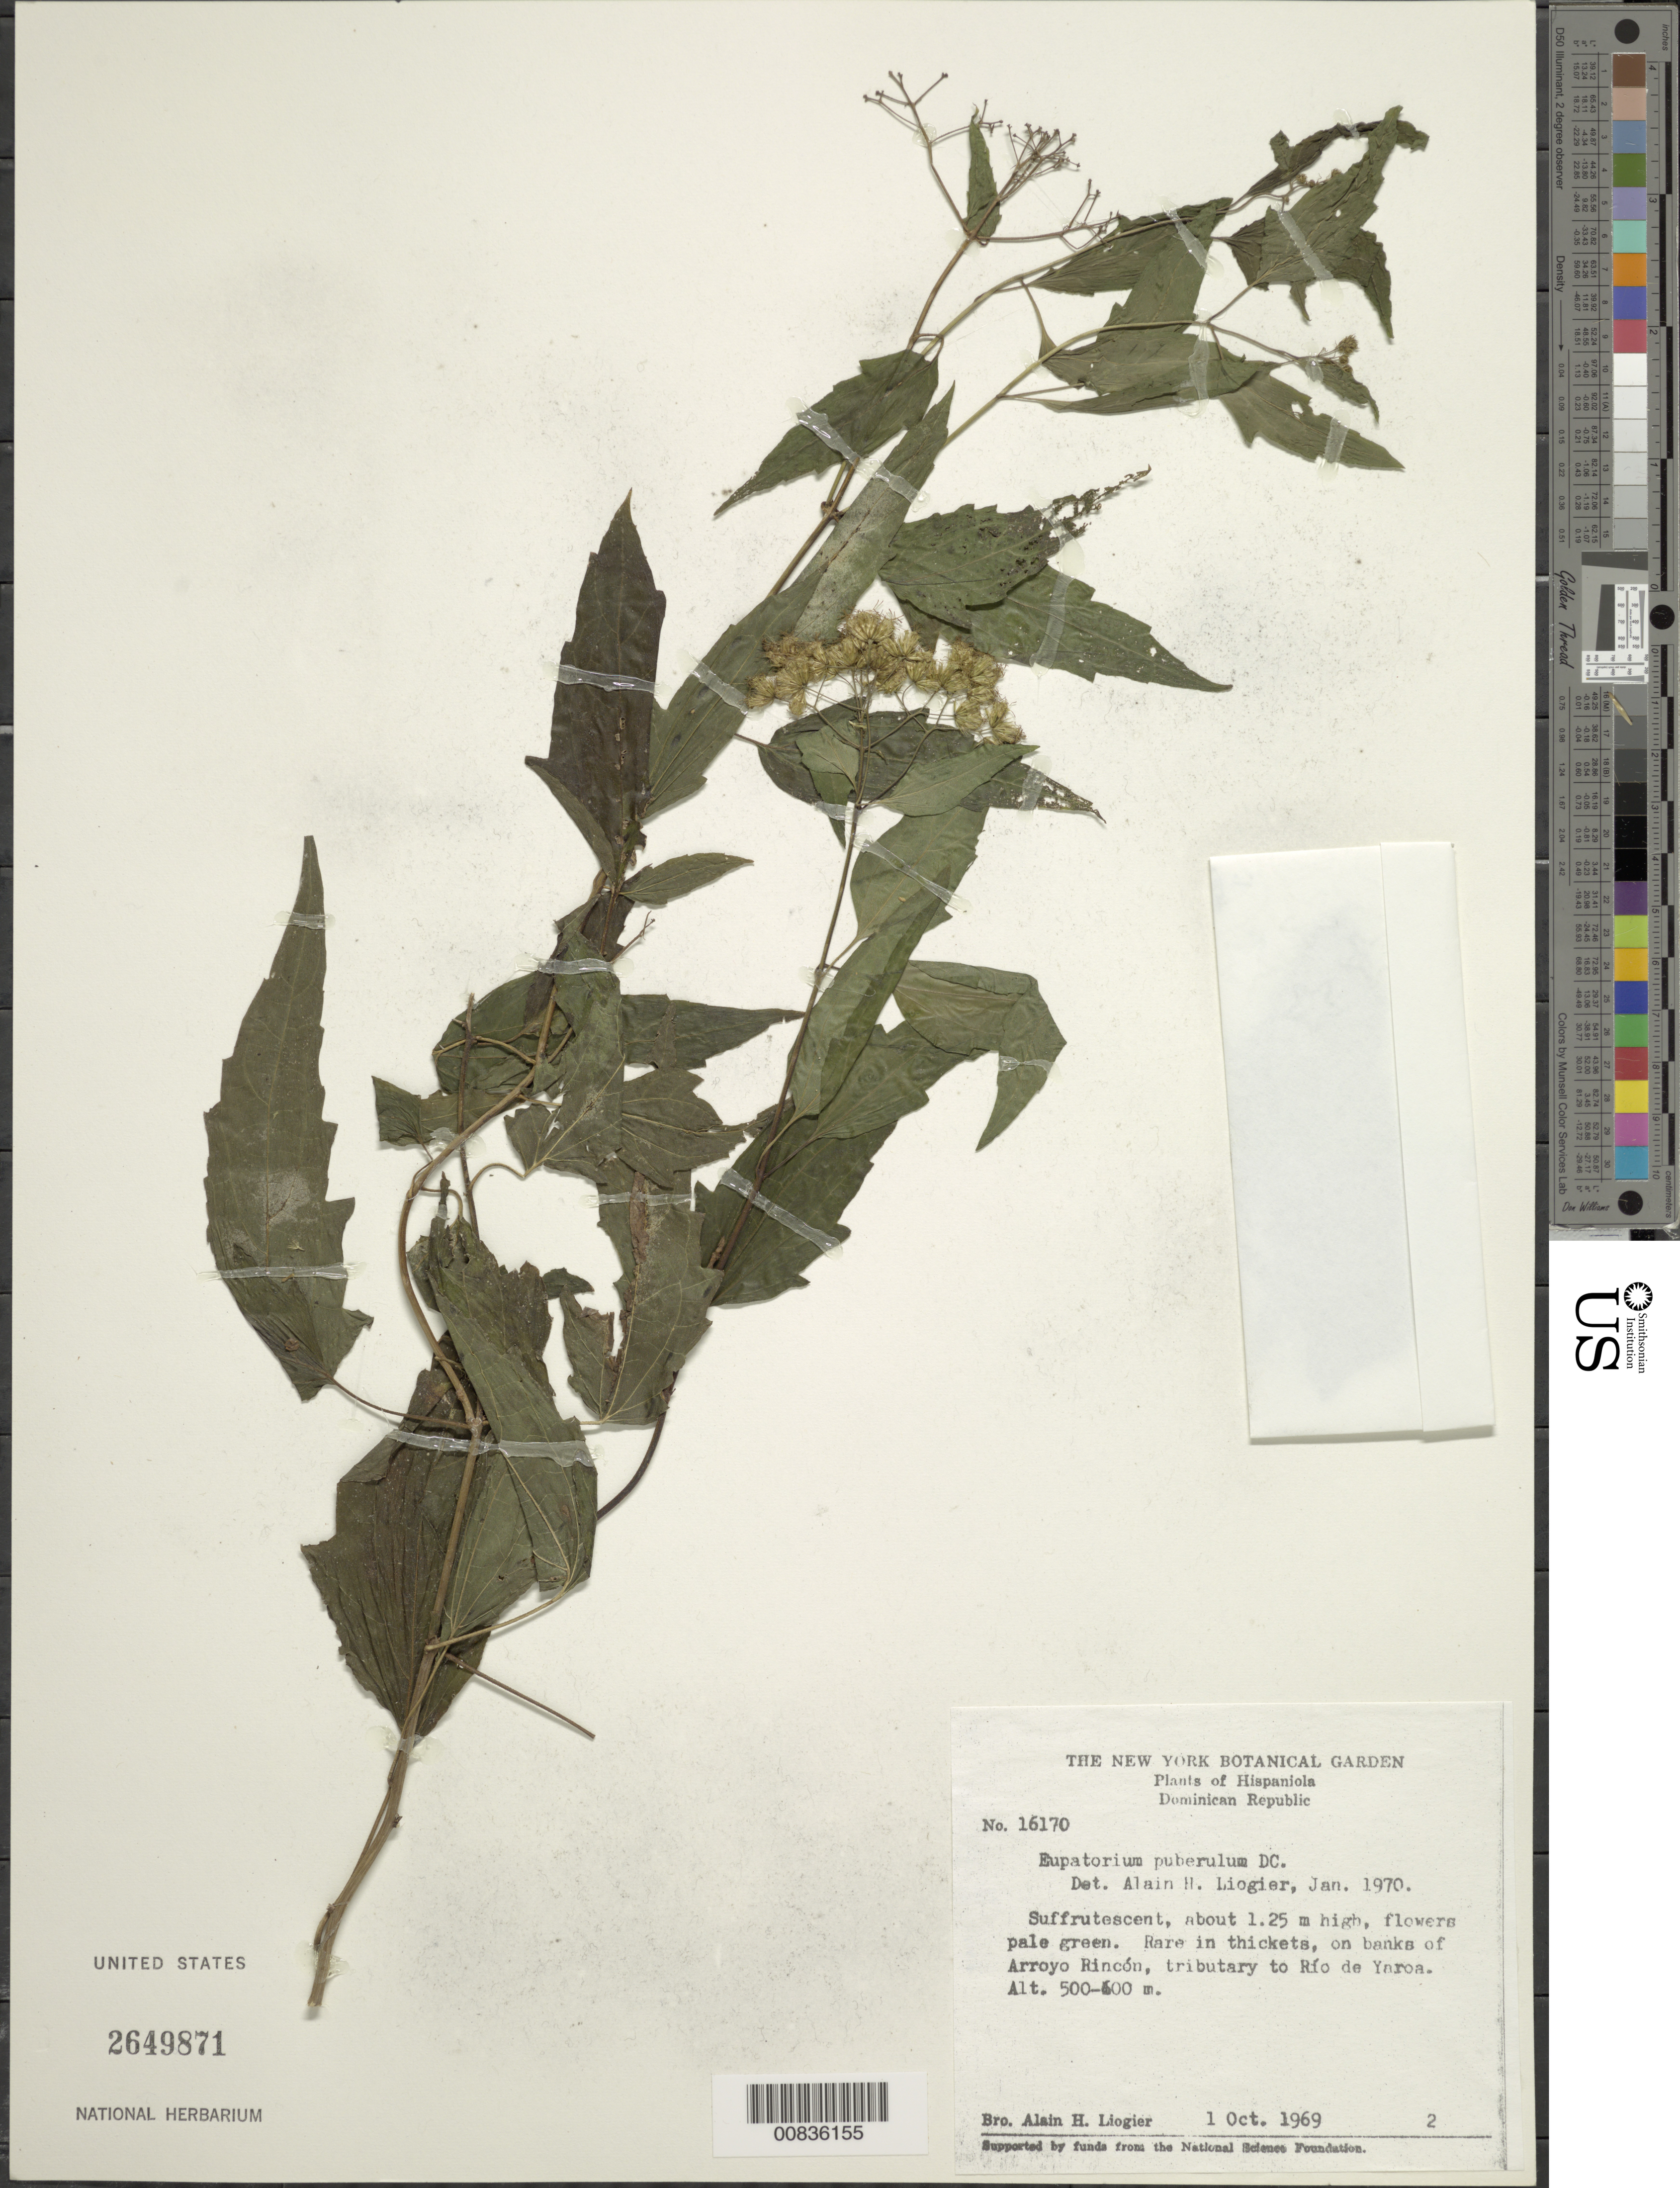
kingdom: Plantae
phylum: Tracheophyta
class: Magnoliopsida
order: Asterales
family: Asteraceae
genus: Koanophyllon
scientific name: Koanophyllon puberulum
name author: (DC.) R.M. King & H. Rob.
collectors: A. H. Liogier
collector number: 16170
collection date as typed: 01 Oct 1969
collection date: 1969-10-01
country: Dominican Republic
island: Hispaniola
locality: Arroyo Rincón, tributary to Río de Yaroa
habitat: In thickets on banks of arroyo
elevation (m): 500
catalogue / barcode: US 2649871